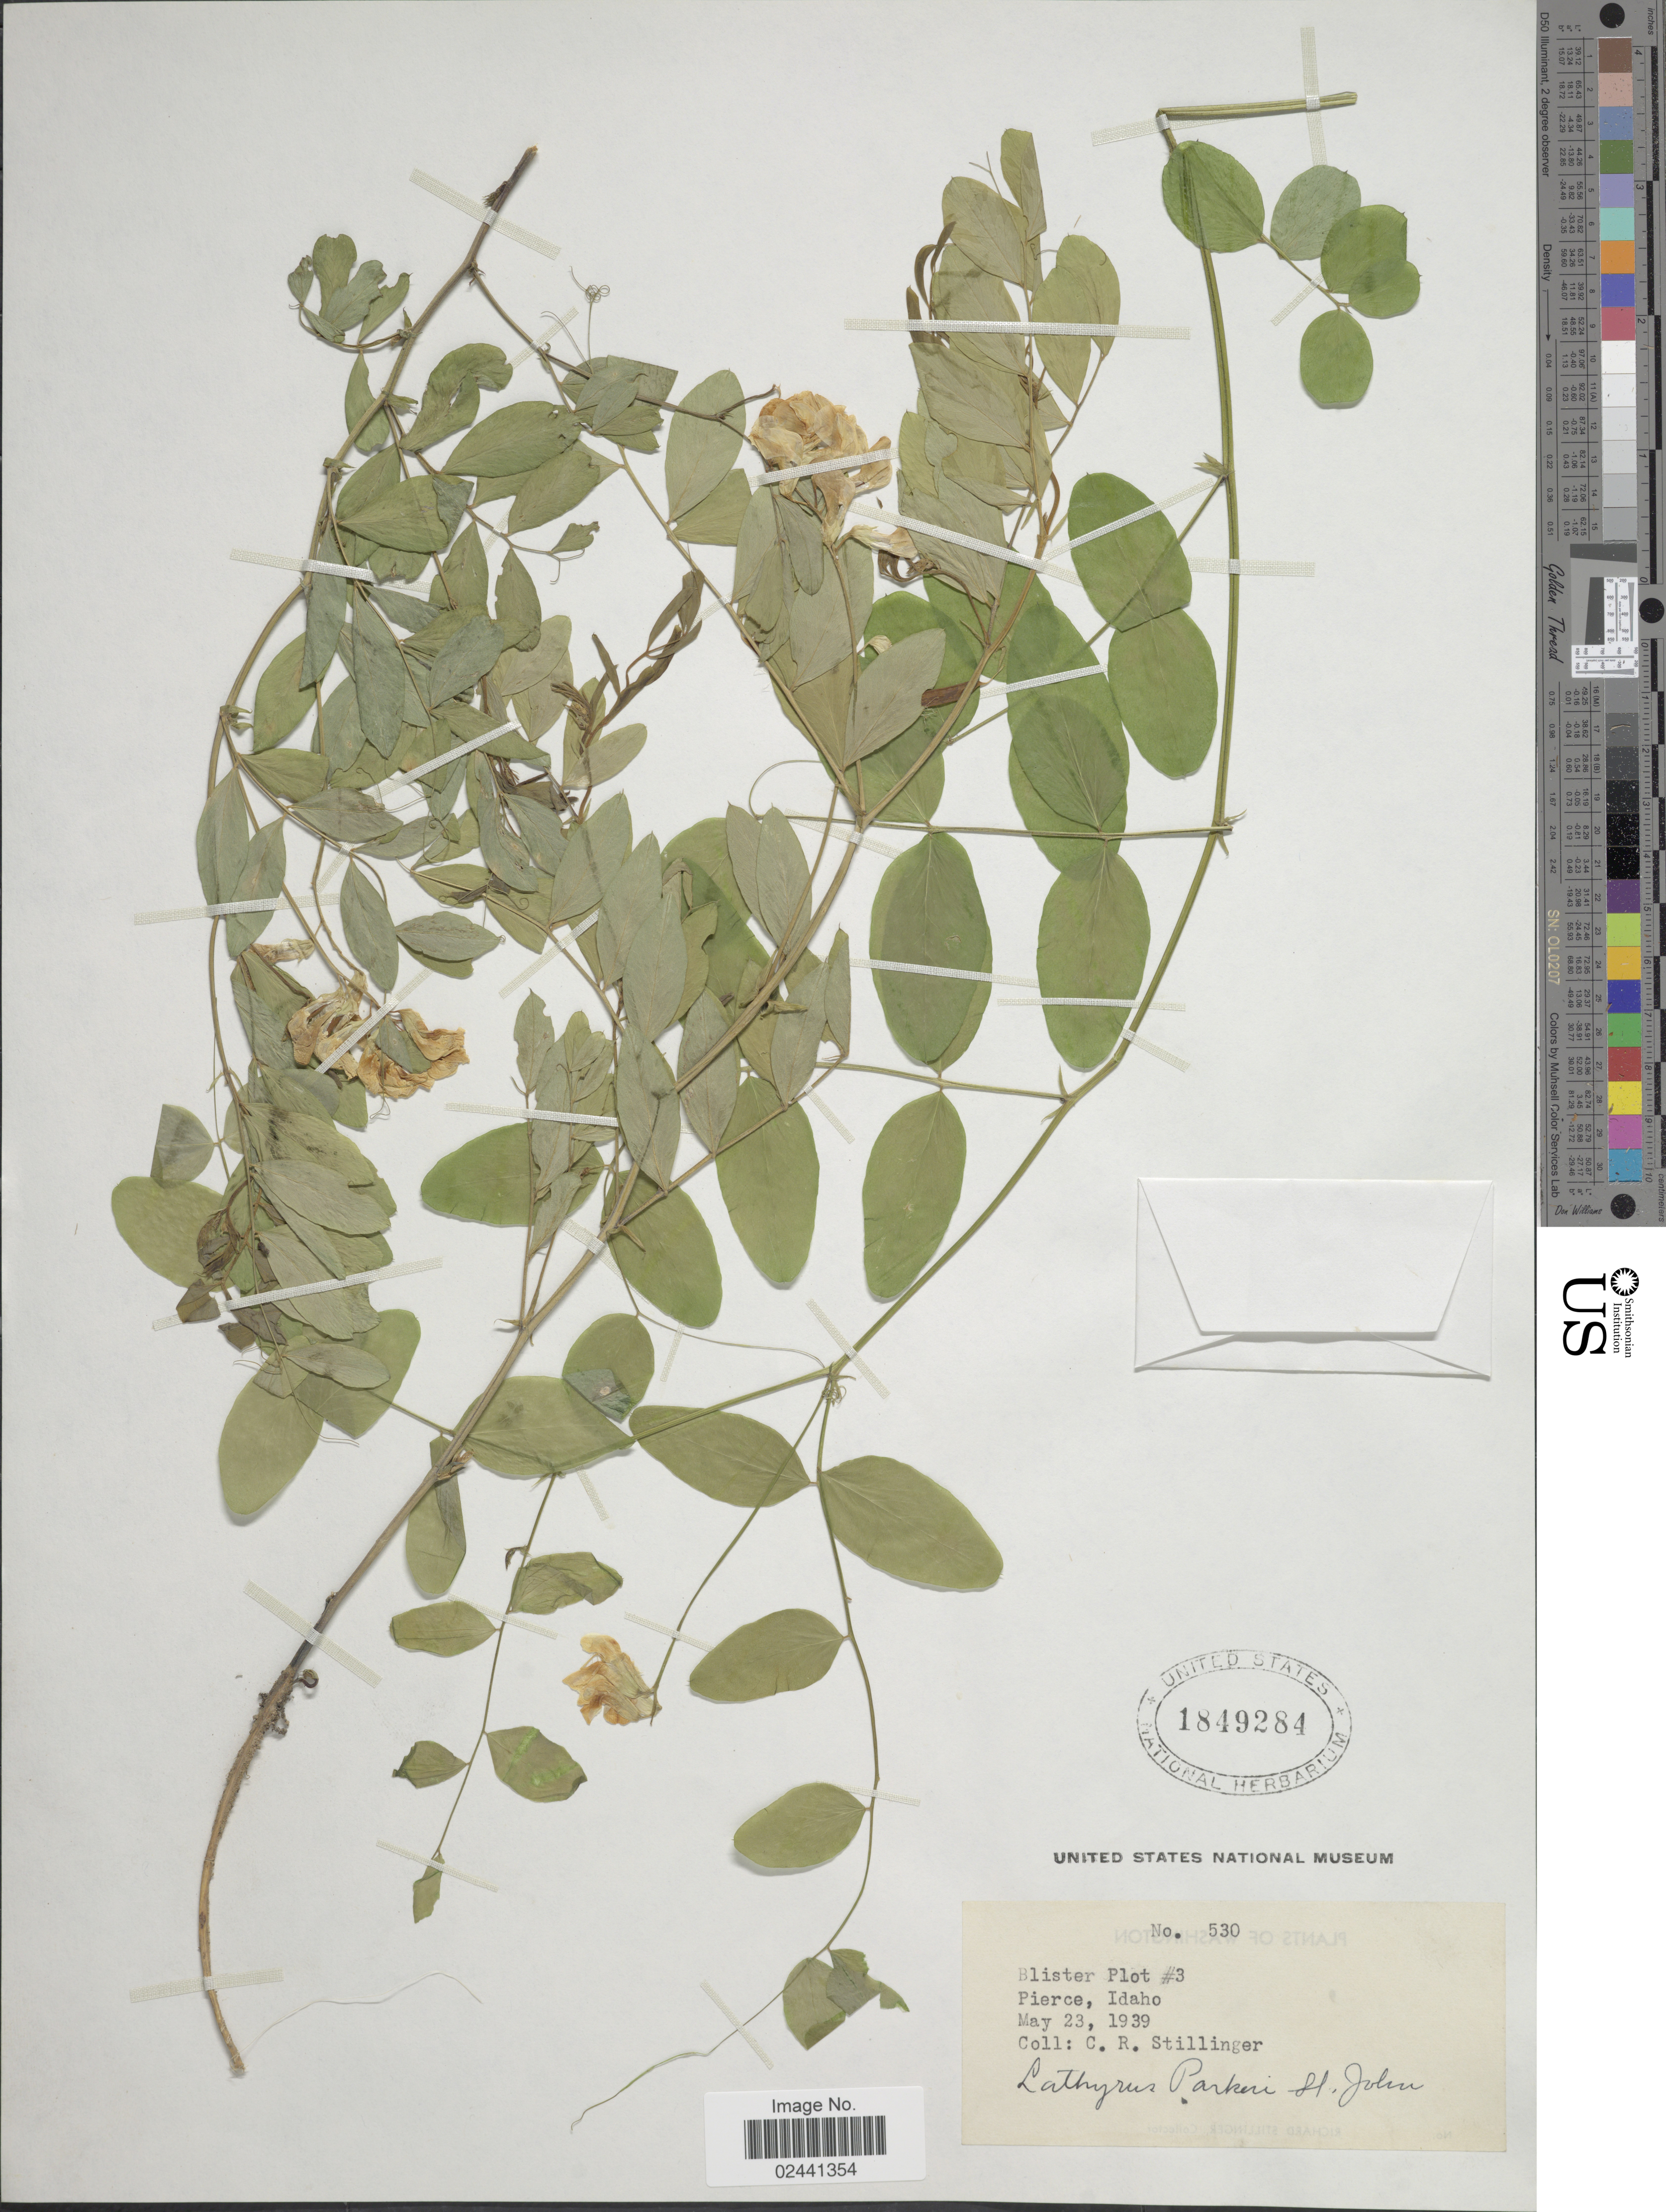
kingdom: Plantae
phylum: Tracheophyta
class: Magnoliopsida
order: Fabales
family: Fabaceae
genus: Lathyrus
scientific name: Lathyrus parkeri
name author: H. St. John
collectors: C. Stillinger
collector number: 530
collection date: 1939-05-23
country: United States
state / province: Idaho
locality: Blister Plot #3, Pierce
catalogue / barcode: US 1849284